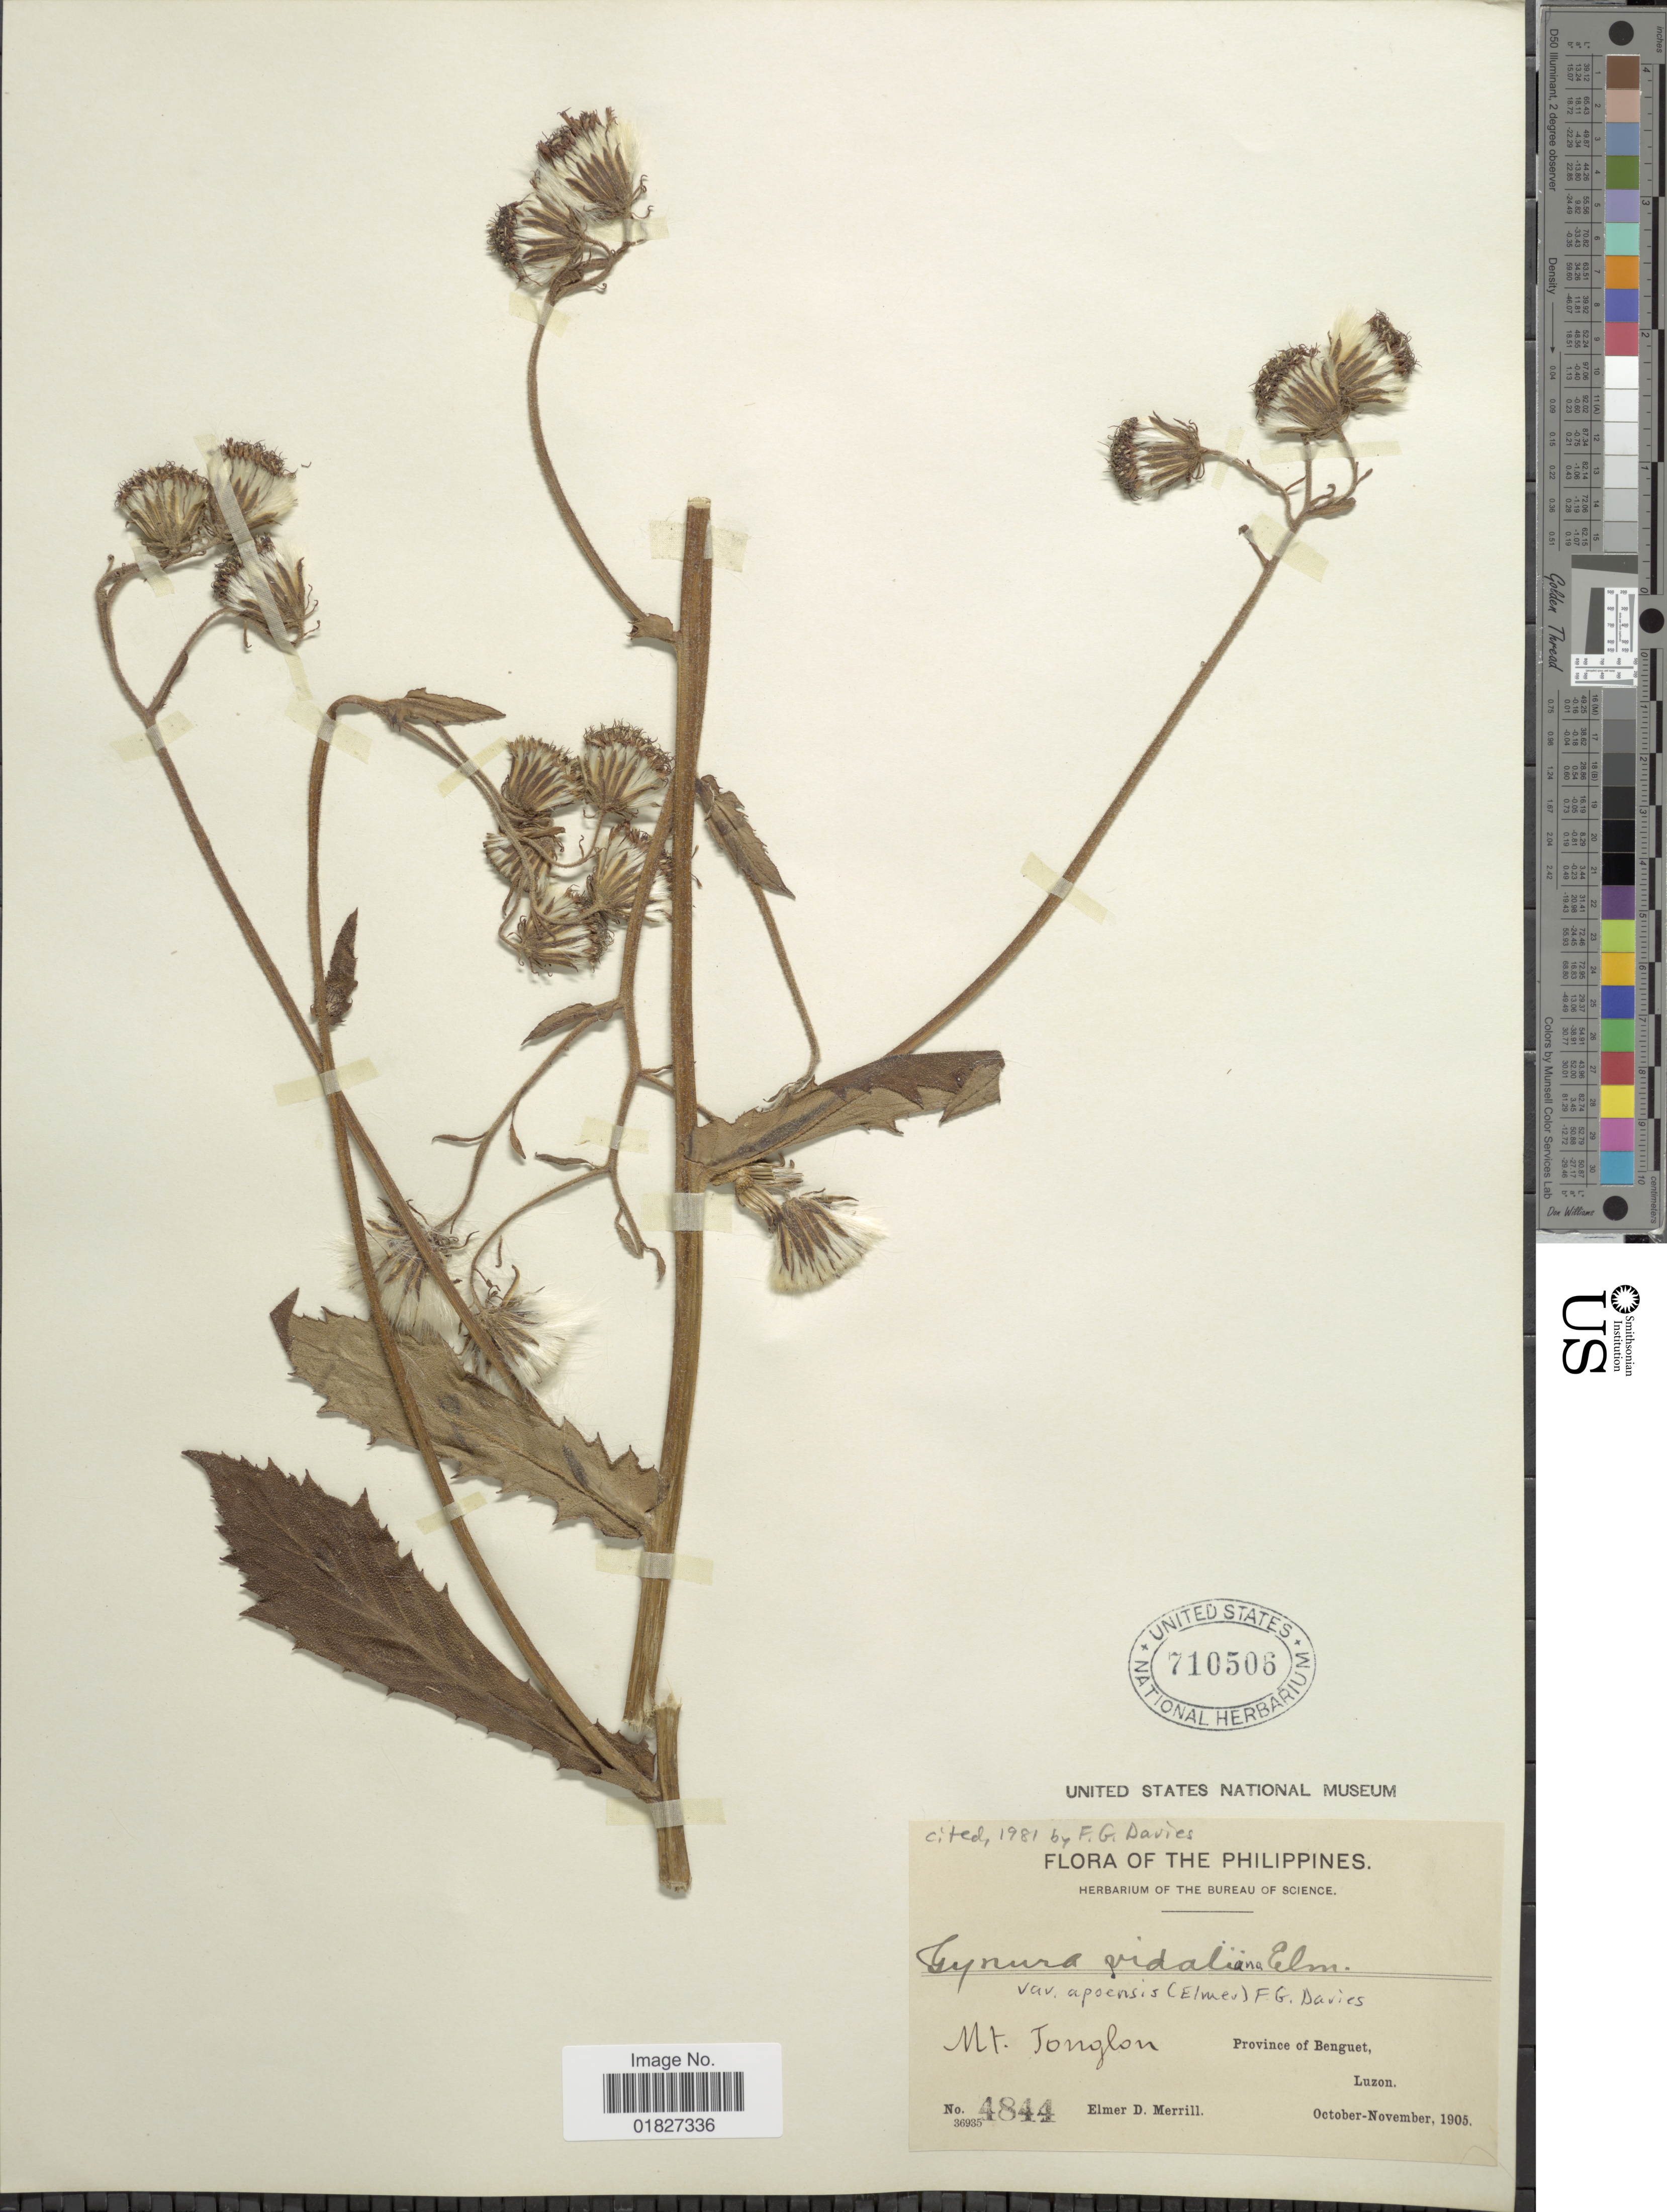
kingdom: Plantae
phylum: Tracheophyta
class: Magnoliopsida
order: Asterales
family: Asteraceae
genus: Gynura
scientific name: Gynura vidaliana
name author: Elmer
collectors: E. D. Merrill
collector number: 4844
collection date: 1905-10/1905-11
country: Philippines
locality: Mt. Tonglon, Province of Benguet, Luzon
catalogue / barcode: US 710506